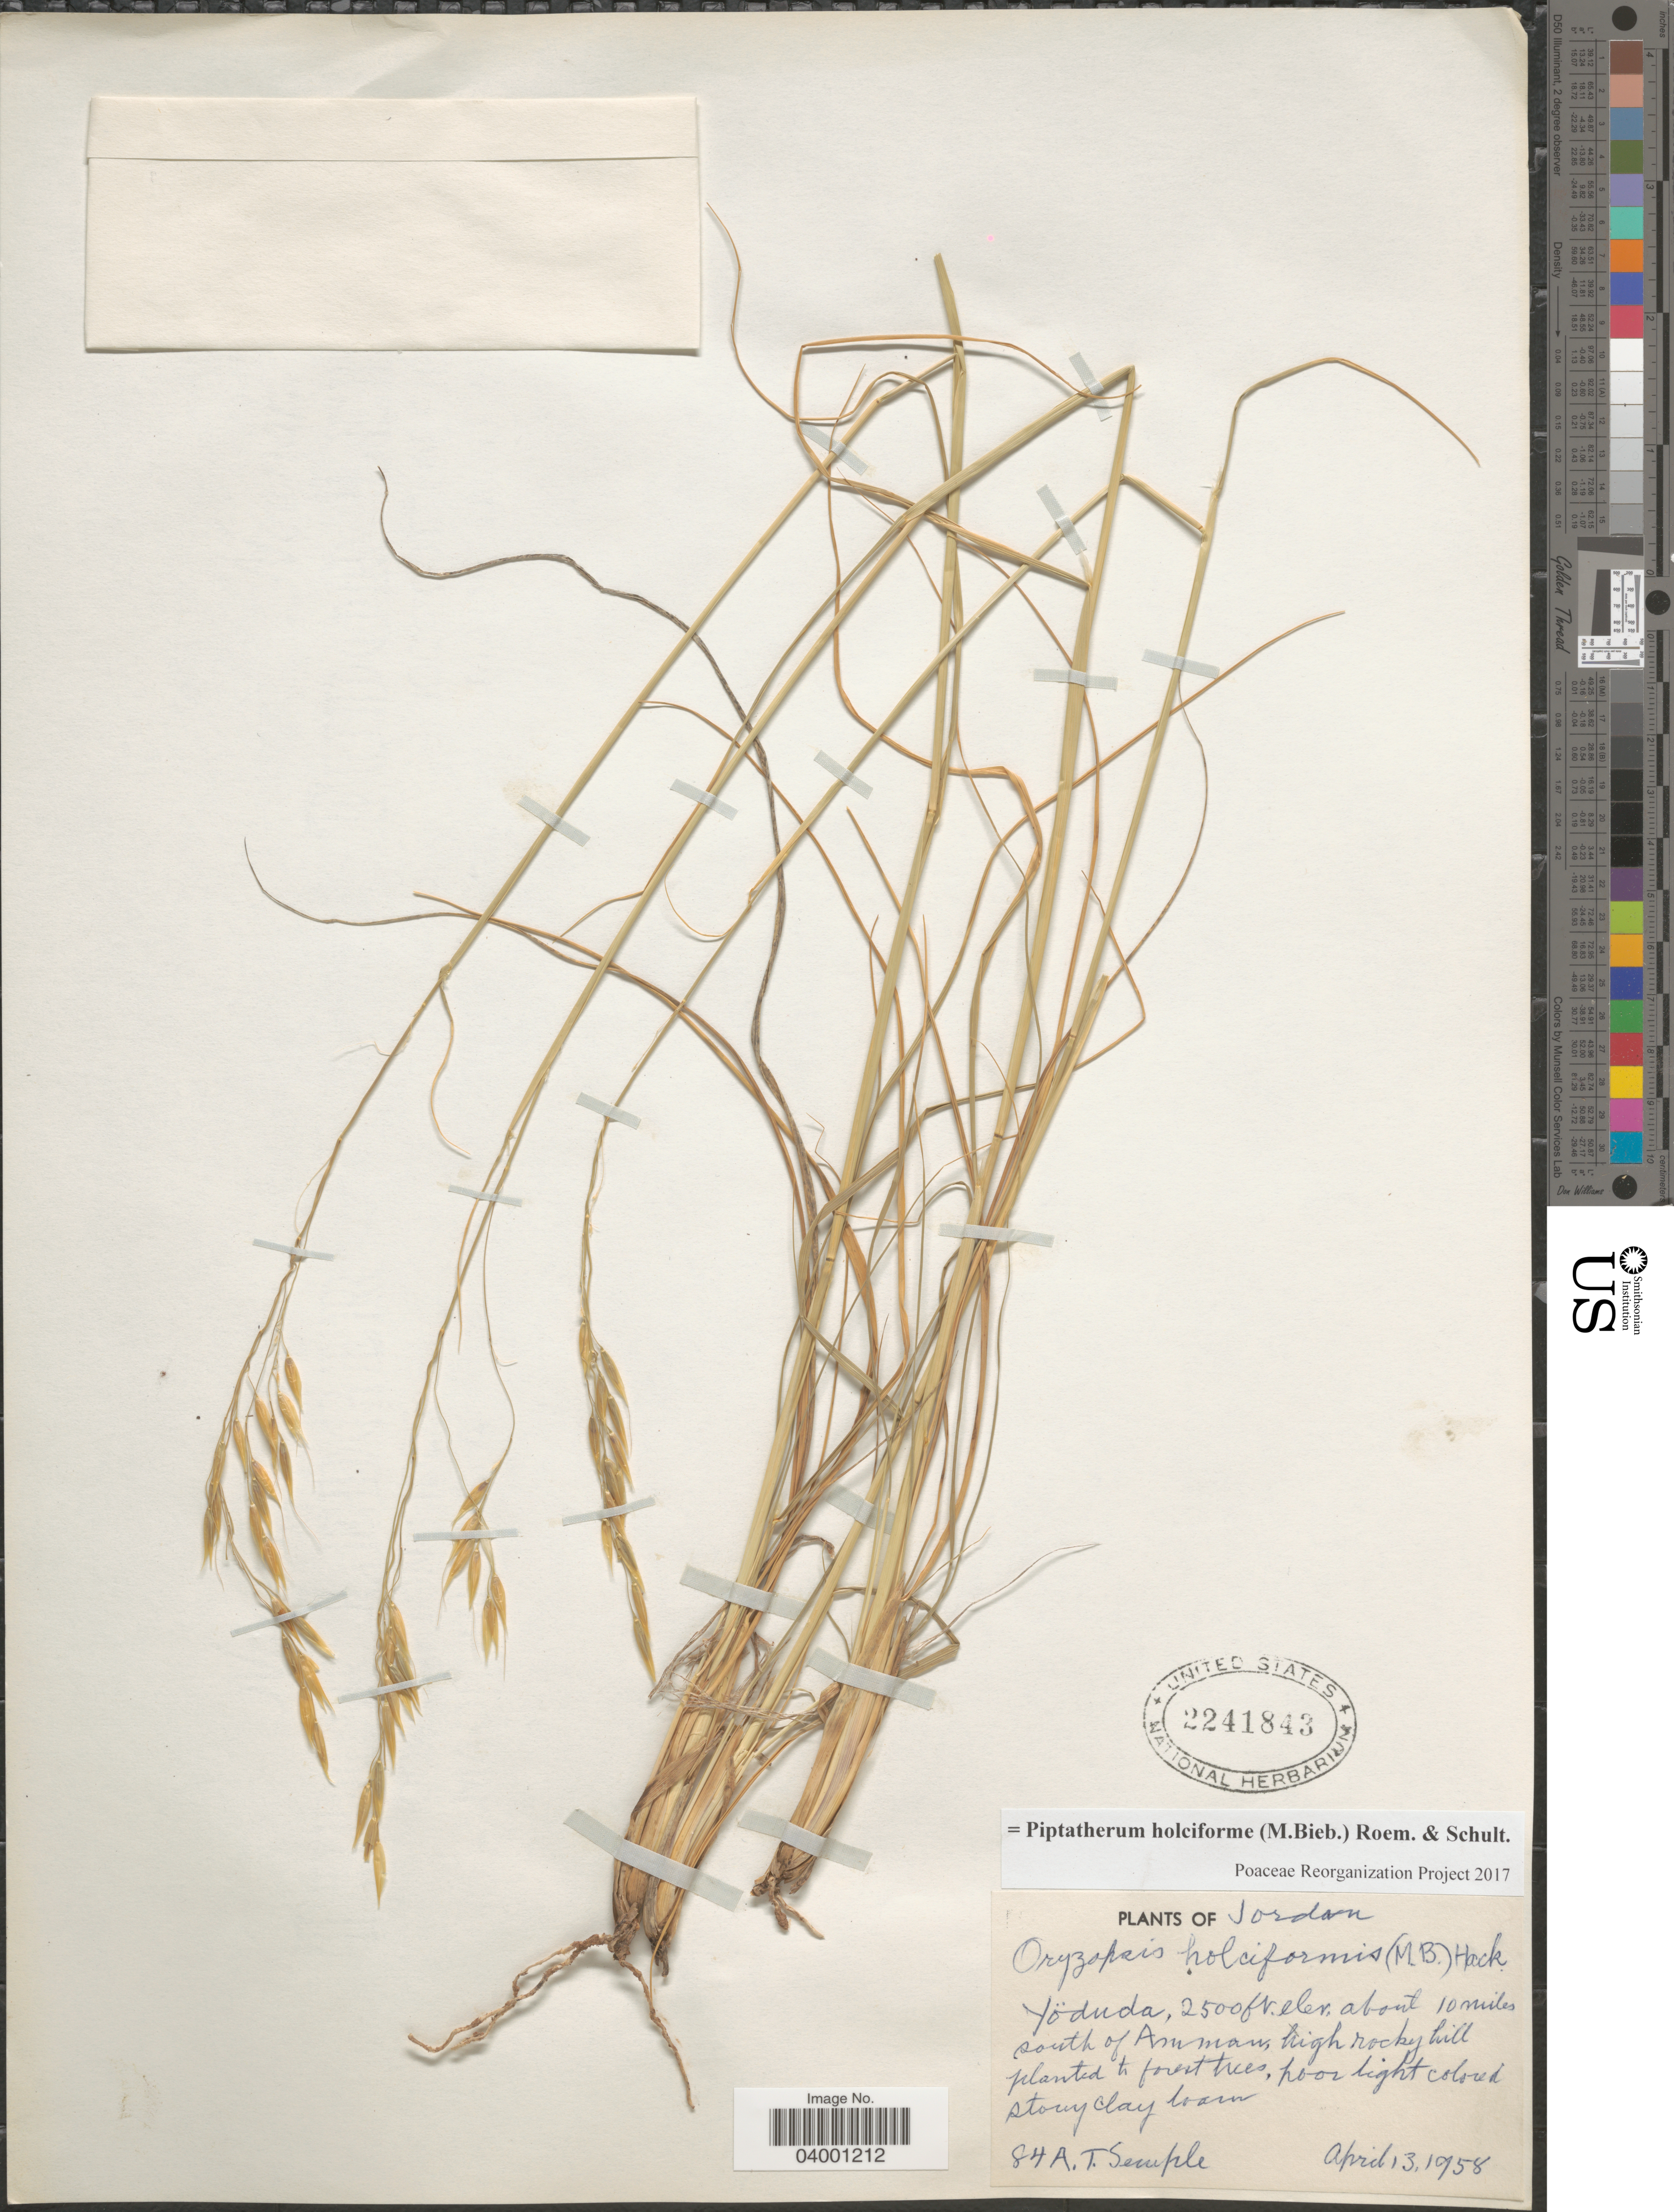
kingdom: Plantae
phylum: Tracheophyta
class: Liliopsida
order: Poales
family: Poaceae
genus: Piptatherum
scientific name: Piptatherum holciforme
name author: (M. Bieb.) Roem. & Schult.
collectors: A. Semple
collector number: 84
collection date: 1958-04-13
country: Jordan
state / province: Amman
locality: Yöduda [interpreted], about 10 miles south of Amman.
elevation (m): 762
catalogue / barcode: US 2241843